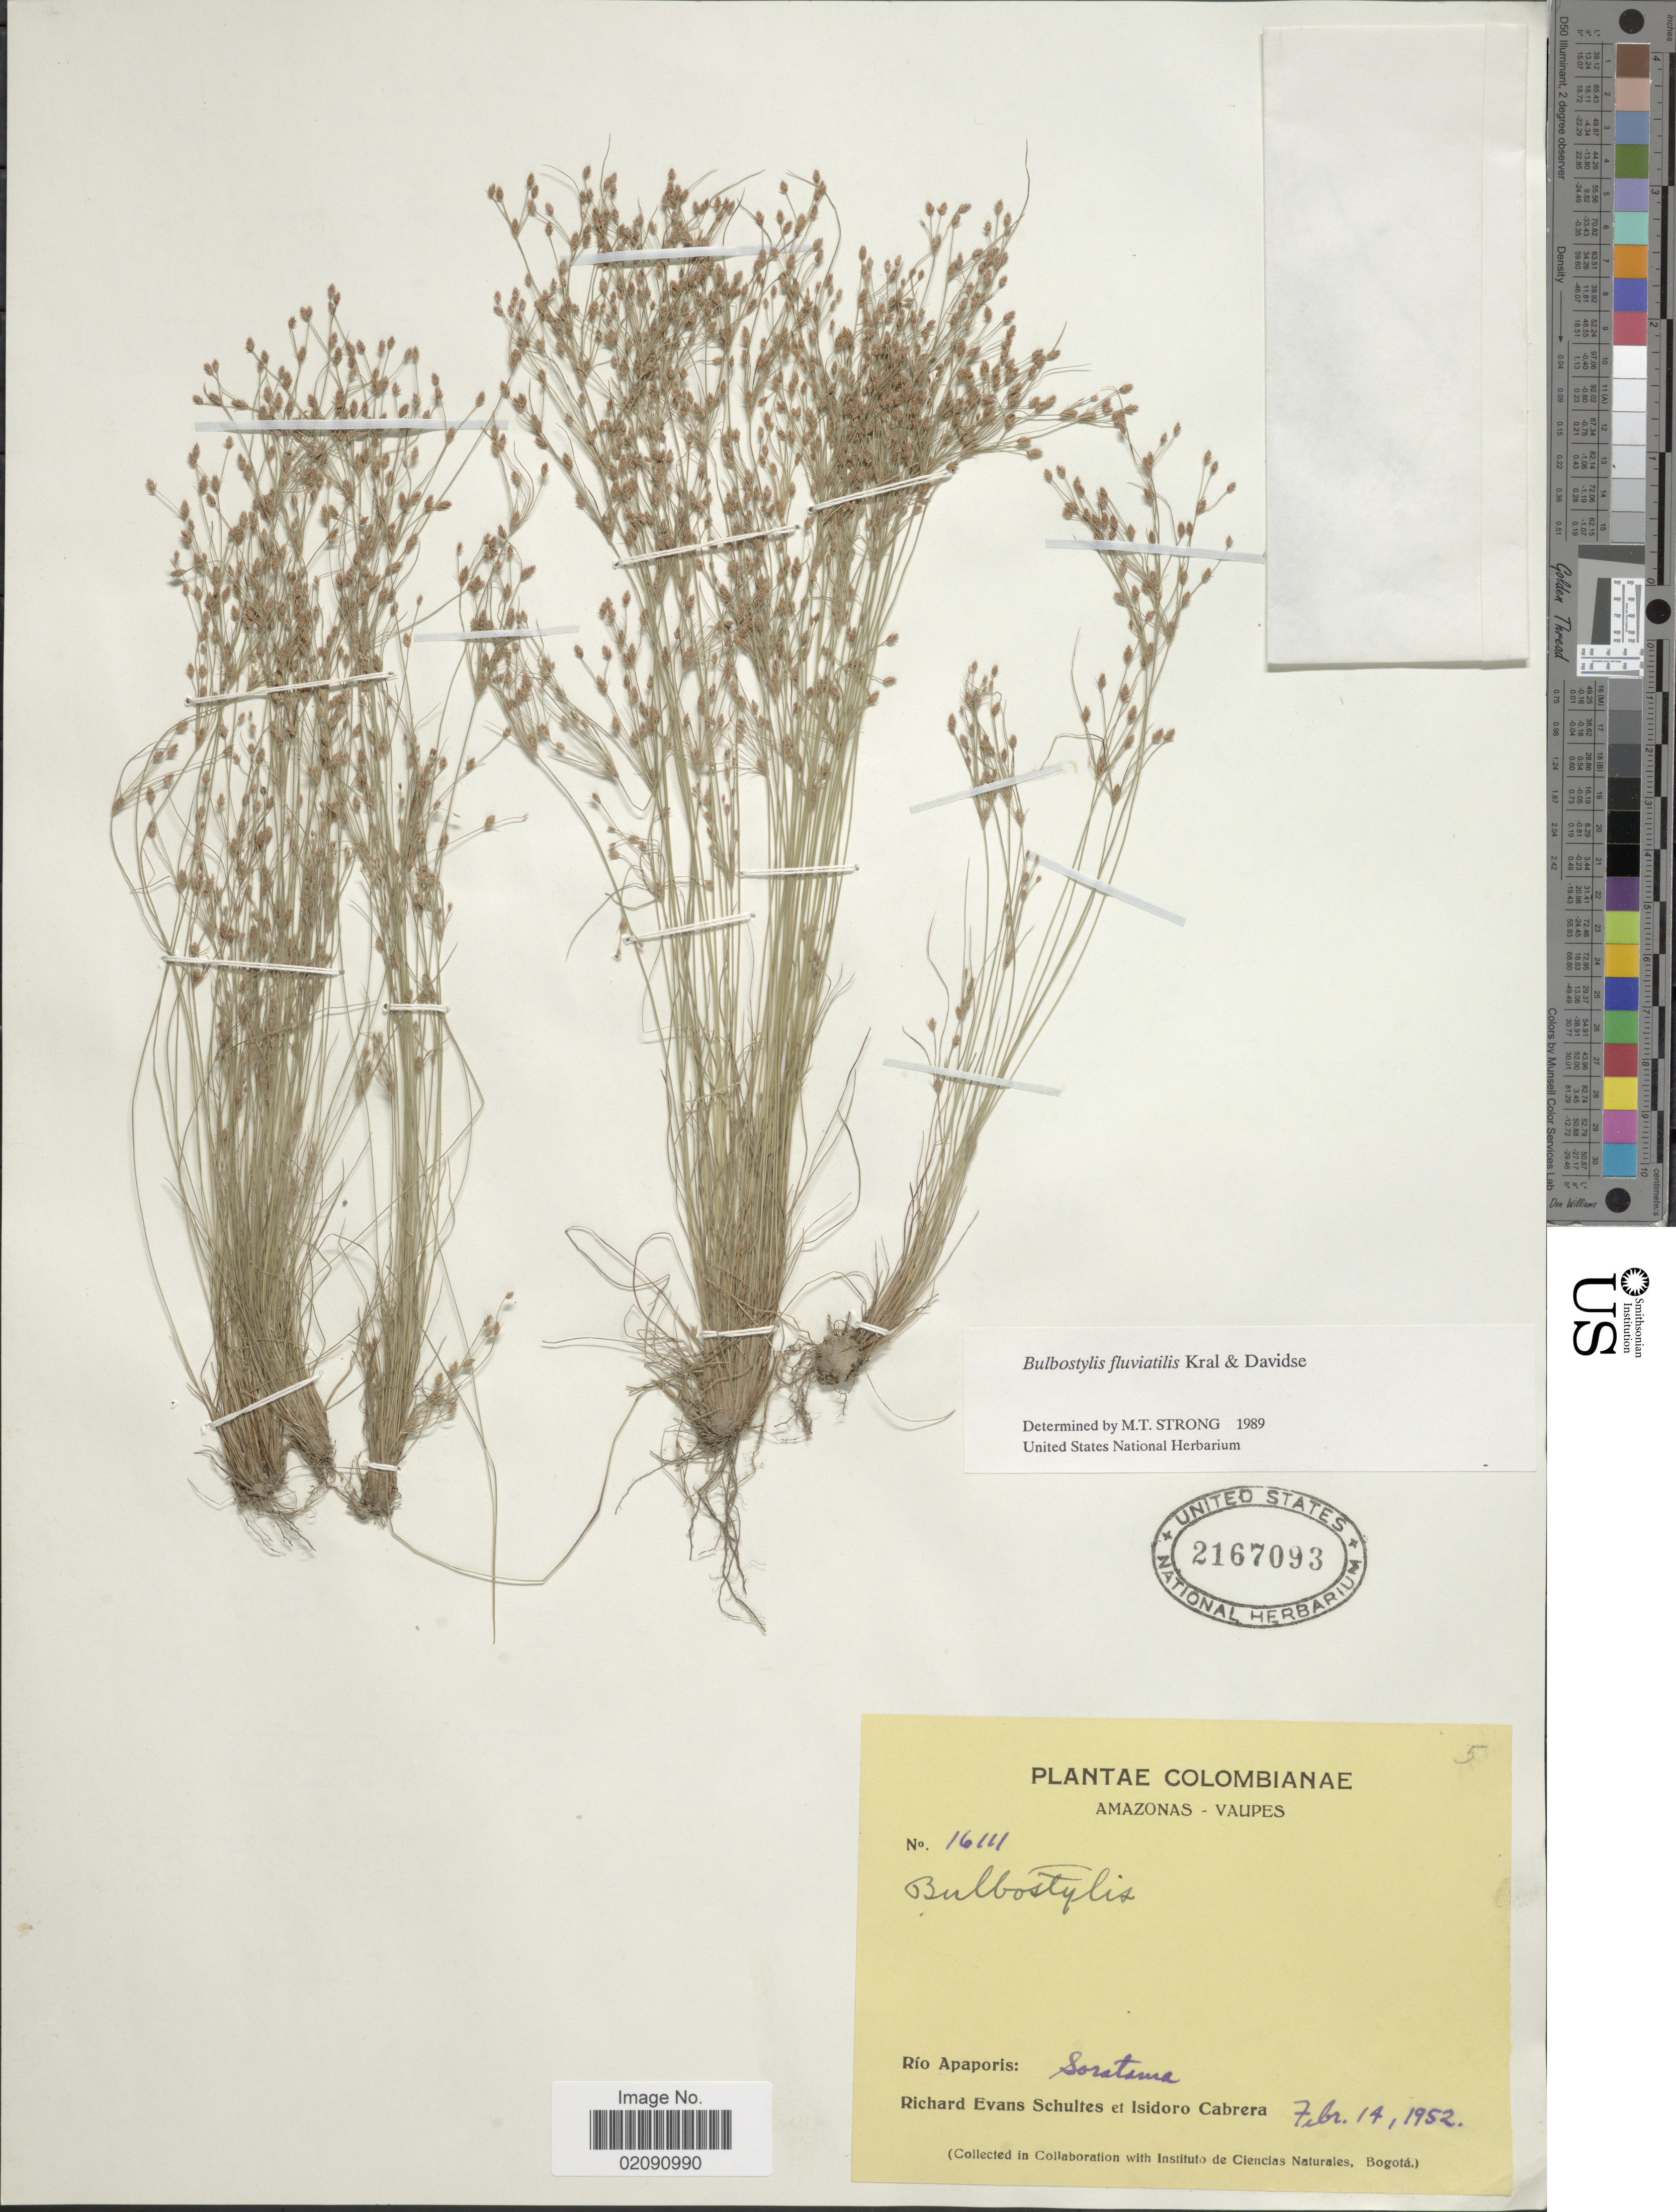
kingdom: Plantae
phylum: Tracheophyta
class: Liliopsida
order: Poales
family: Cyperaceae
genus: Bulbostylis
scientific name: Bulbostylis paraensis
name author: C.B. Clarke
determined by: Maciel-Silva, J. F.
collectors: R. E. Schultes & I. Cabrera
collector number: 16111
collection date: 1952-02-14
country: Colombia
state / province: Vaupés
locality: Amazonas, Rio Apaporis: Soratama.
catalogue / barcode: US 2167093